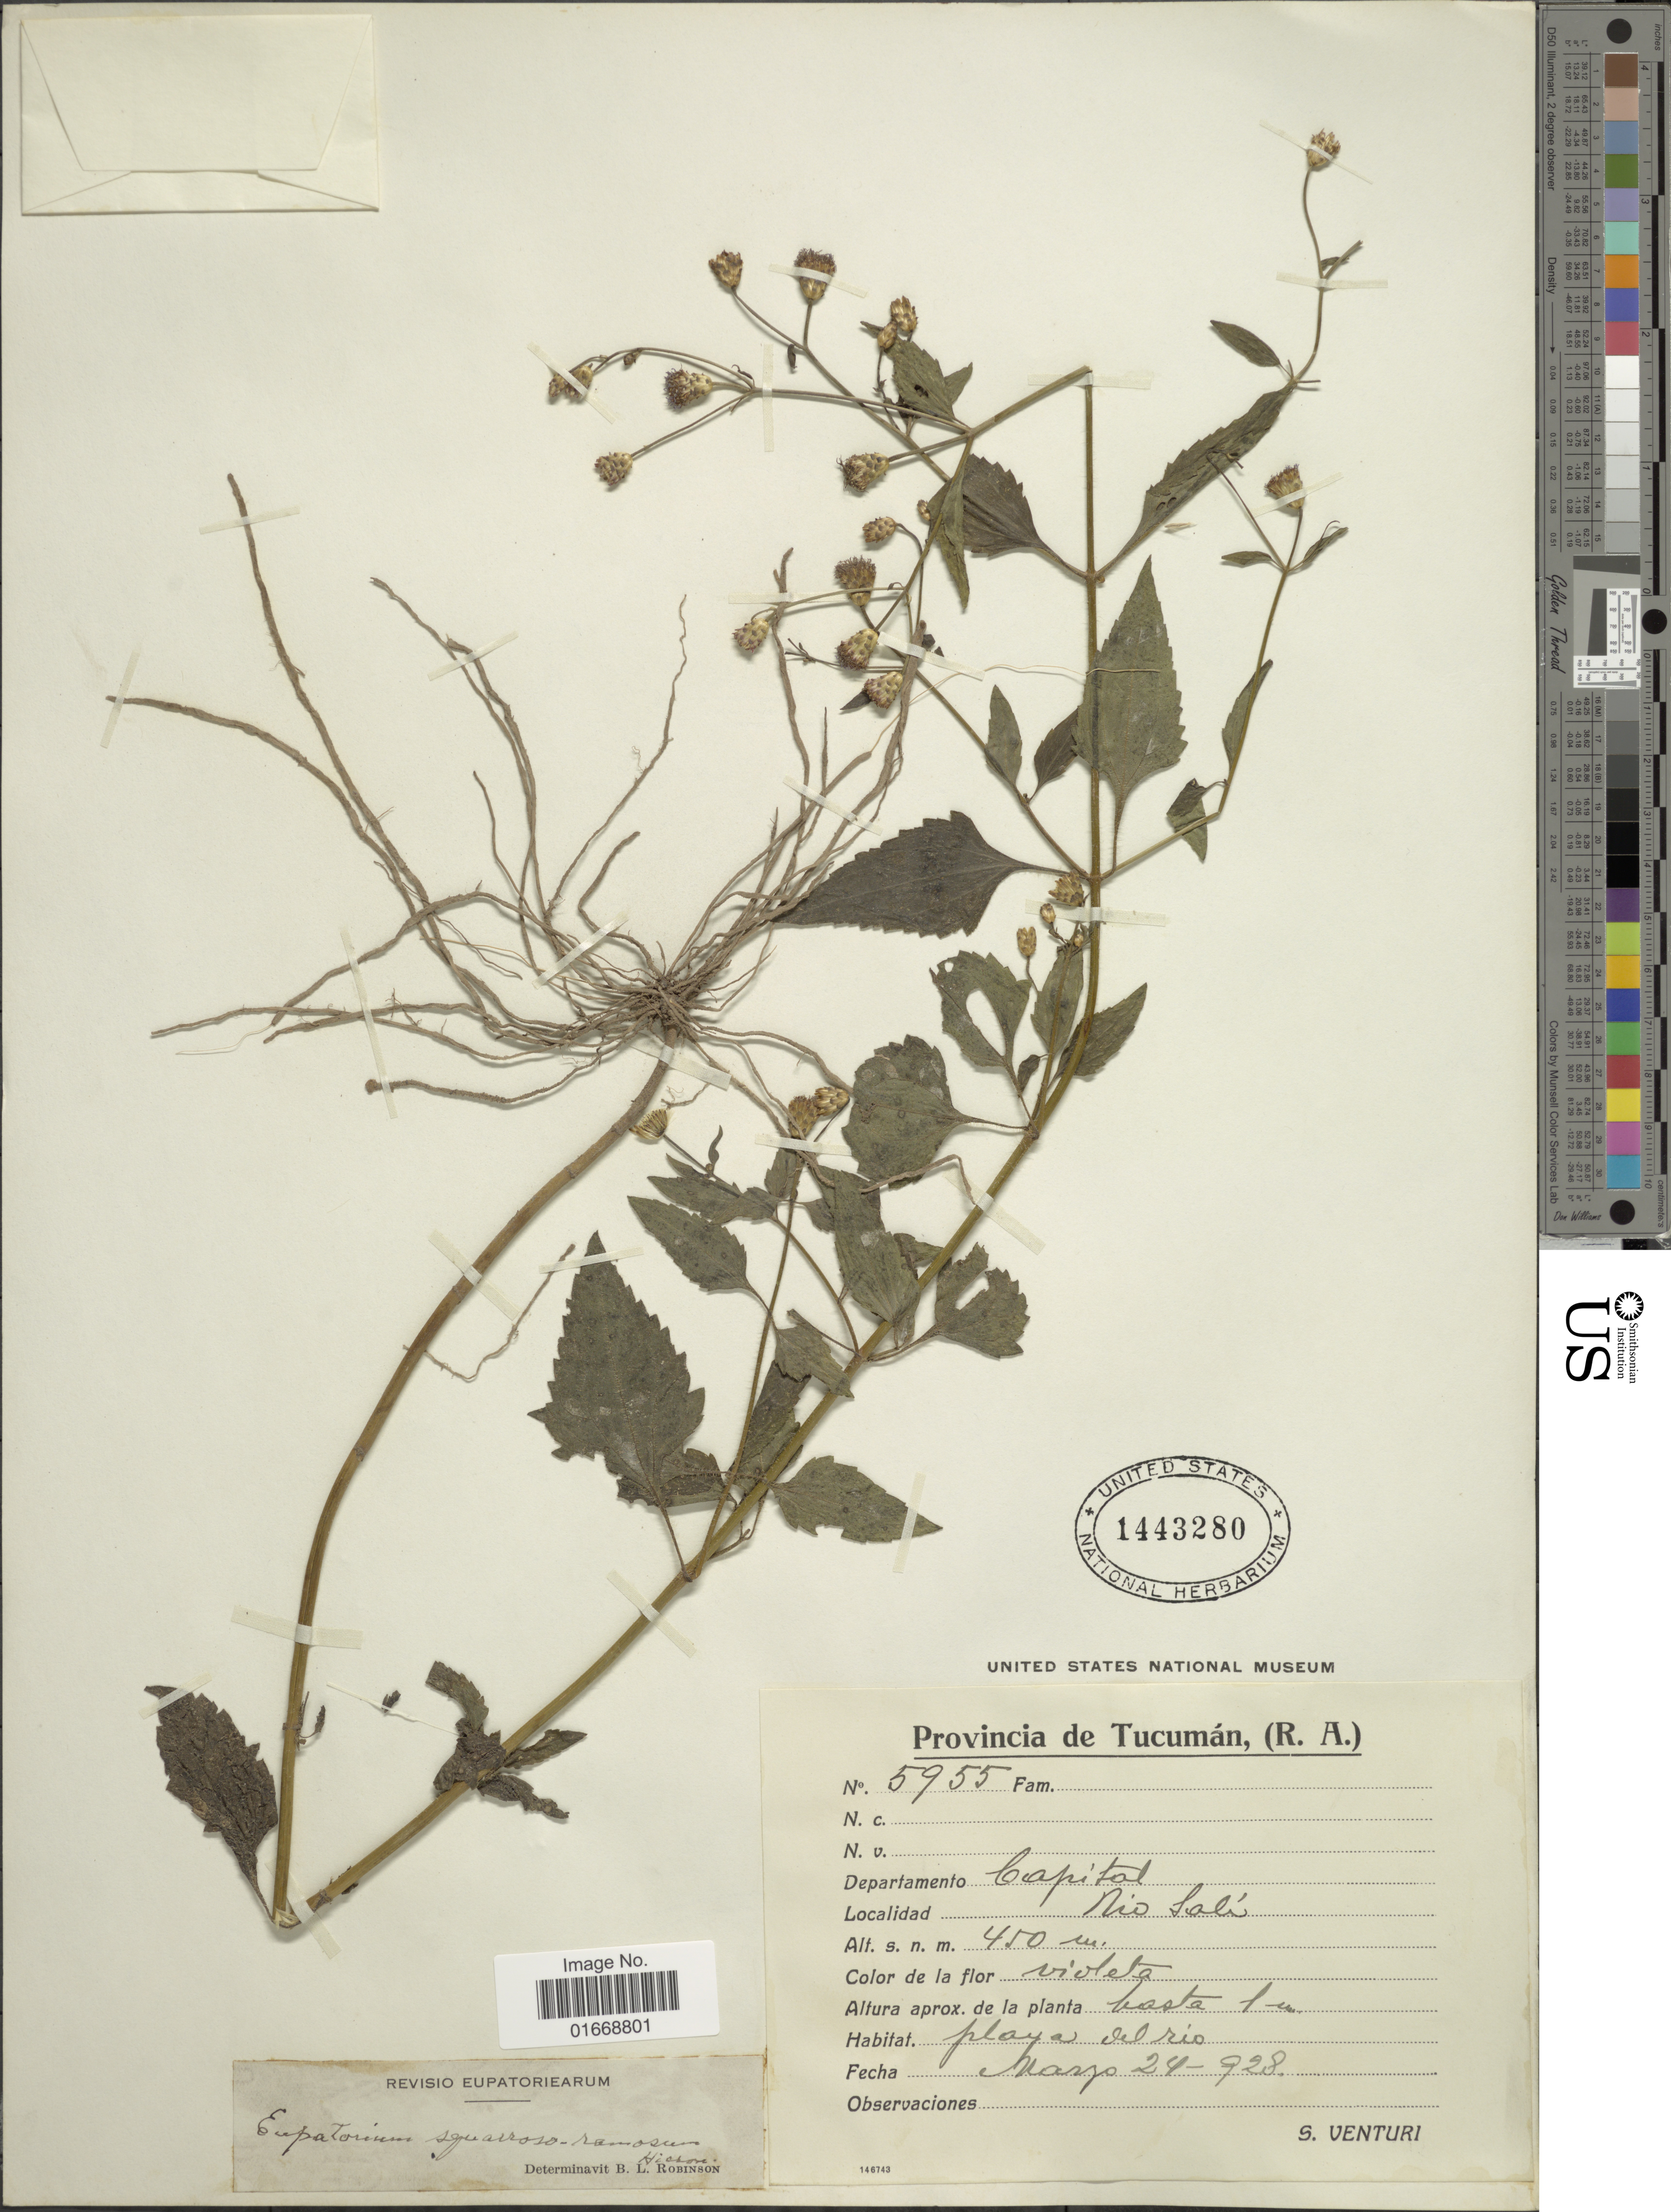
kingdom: Plantae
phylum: Tracheophyta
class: Magnoliopsida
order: Asterales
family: Asteraceae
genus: Chromolaena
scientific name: Chromolaena squarroso-ramosa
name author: (Hieron.) R.M. King & H. Rob.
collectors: S. Venturi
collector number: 5955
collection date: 1928-03-24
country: Argentina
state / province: Tucuman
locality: Departamento Capital, Rio Sali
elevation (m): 450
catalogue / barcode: US 1443280